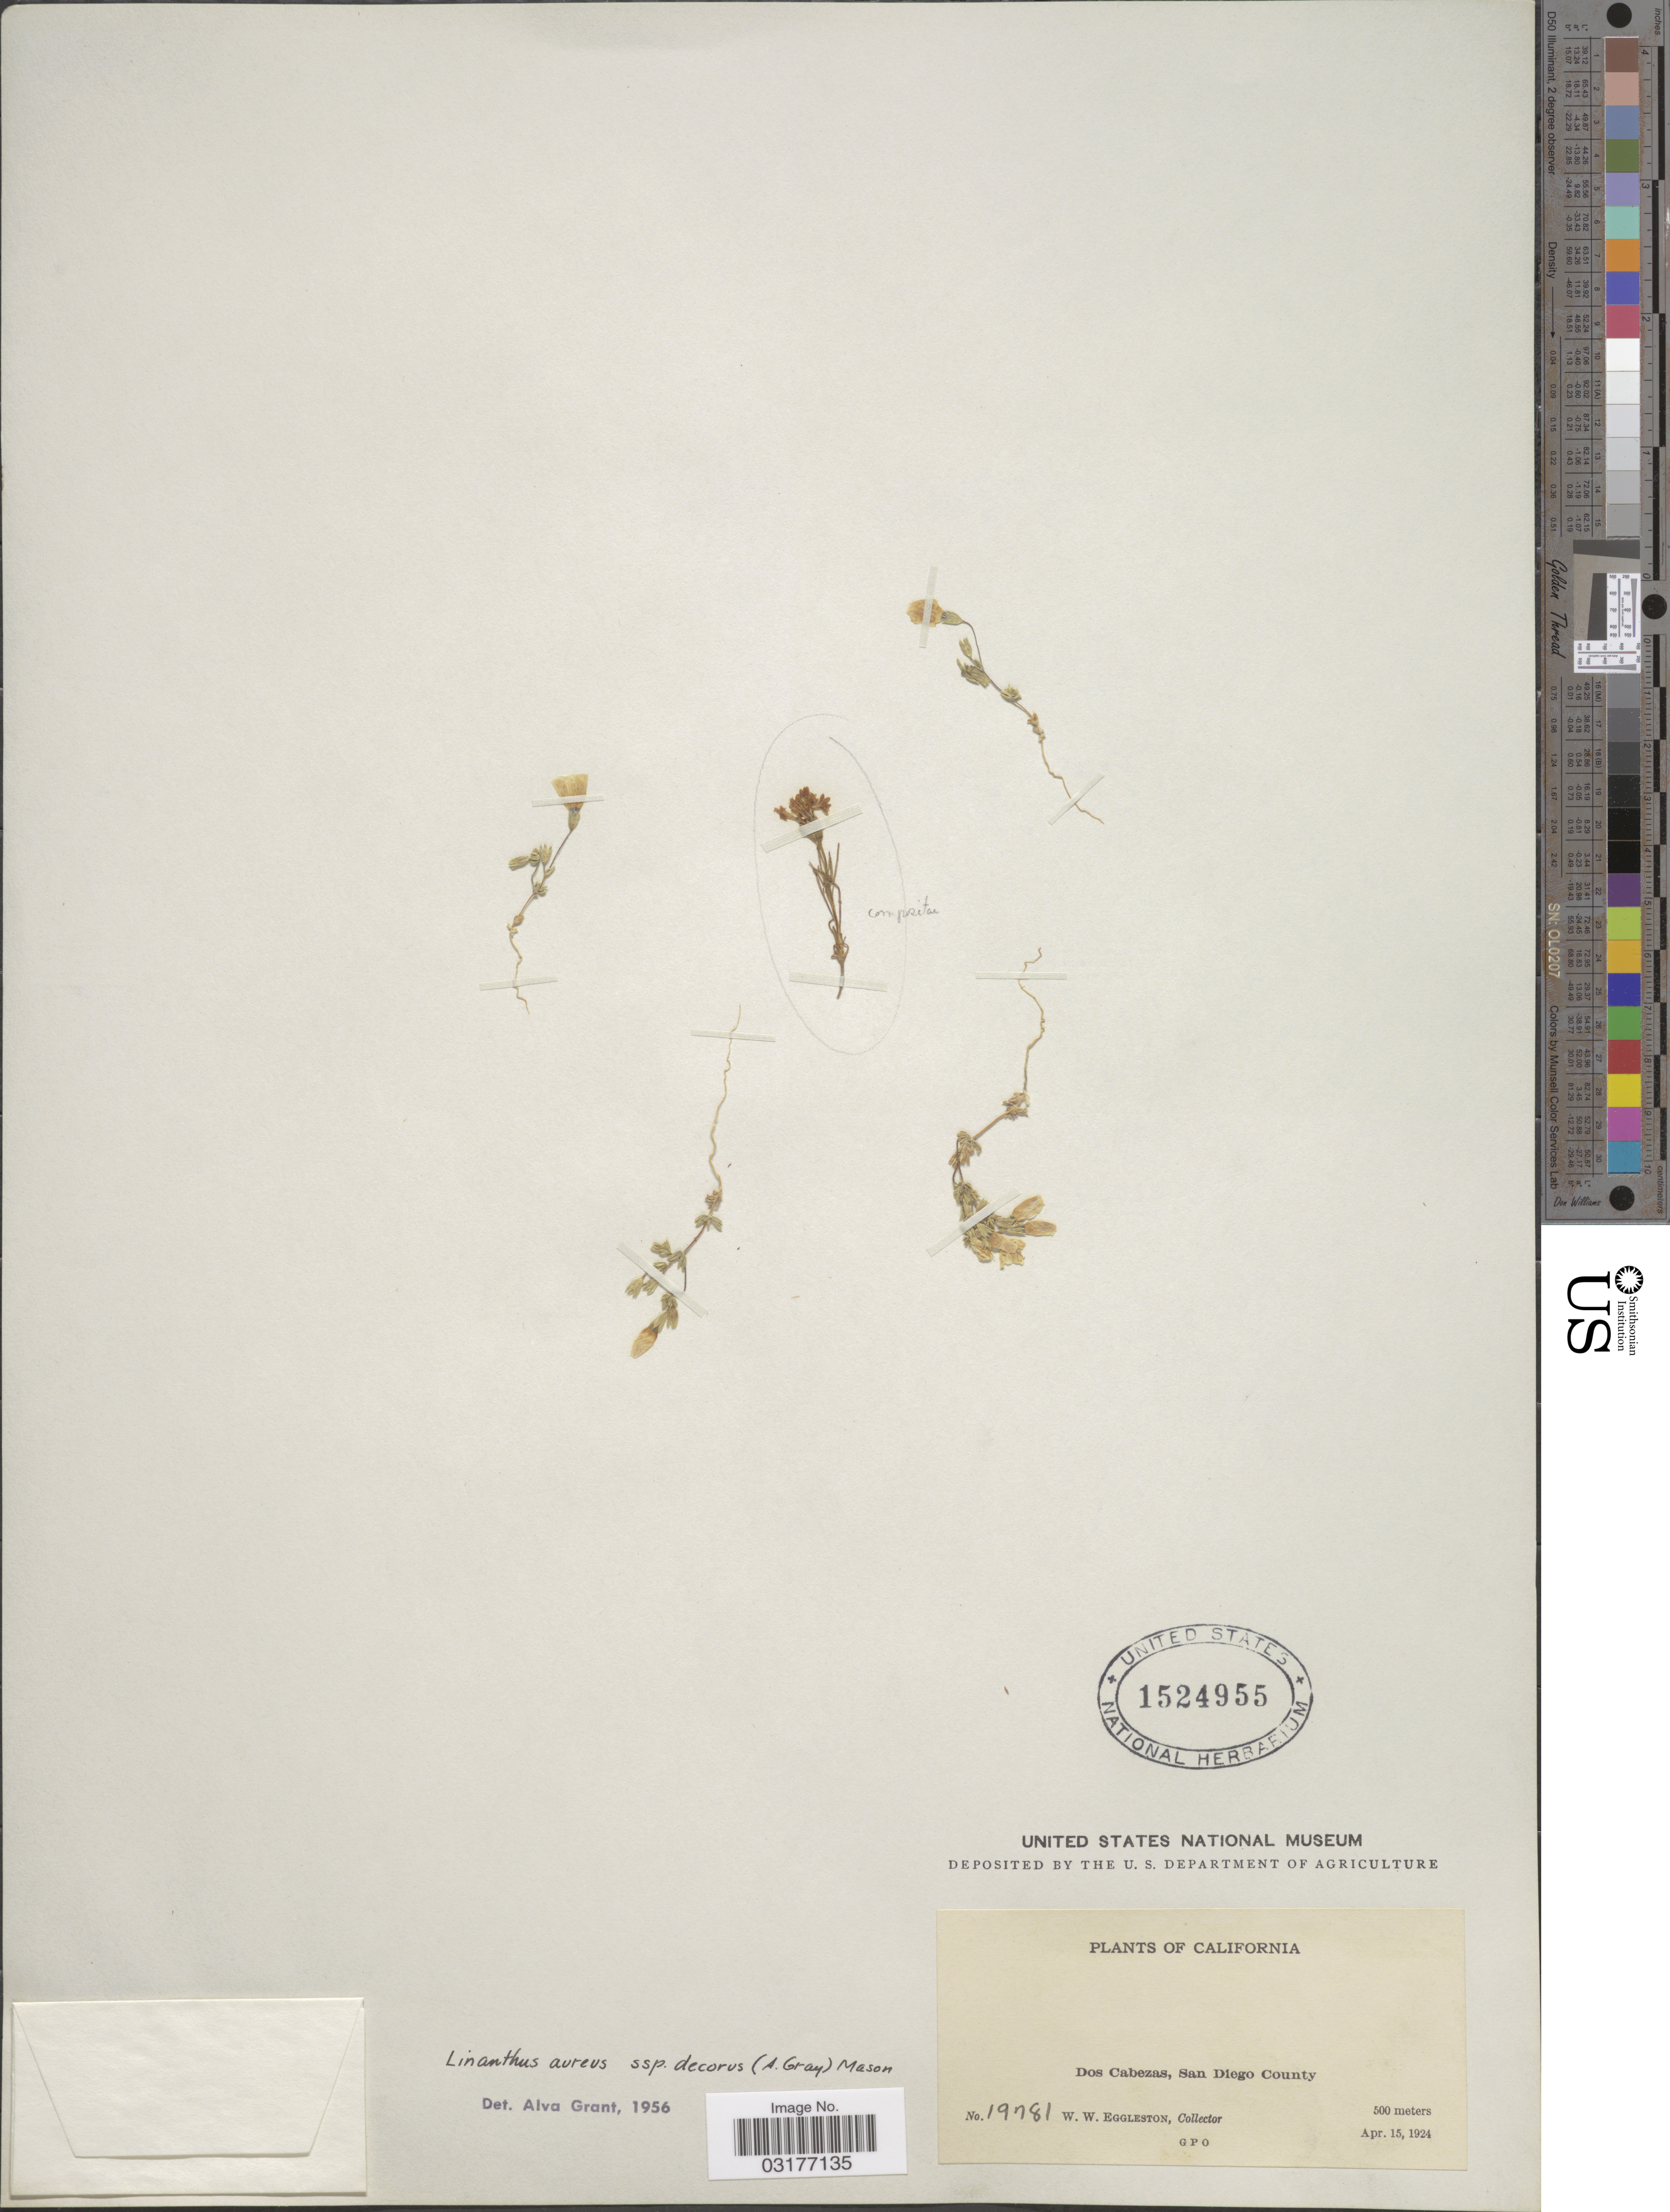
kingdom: Plantae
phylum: Tracheophyta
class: Magnoliopsida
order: Ericales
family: Polemoniaceae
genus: Leptosiphon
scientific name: Leptosiphon chrysanthus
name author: J.M. Porter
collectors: W. W. Eggleston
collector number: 19781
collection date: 1924-04-15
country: United States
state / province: California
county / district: San Diego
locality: Dos Cabezas, San Diego County.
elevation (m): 500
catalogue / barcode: US 1524955